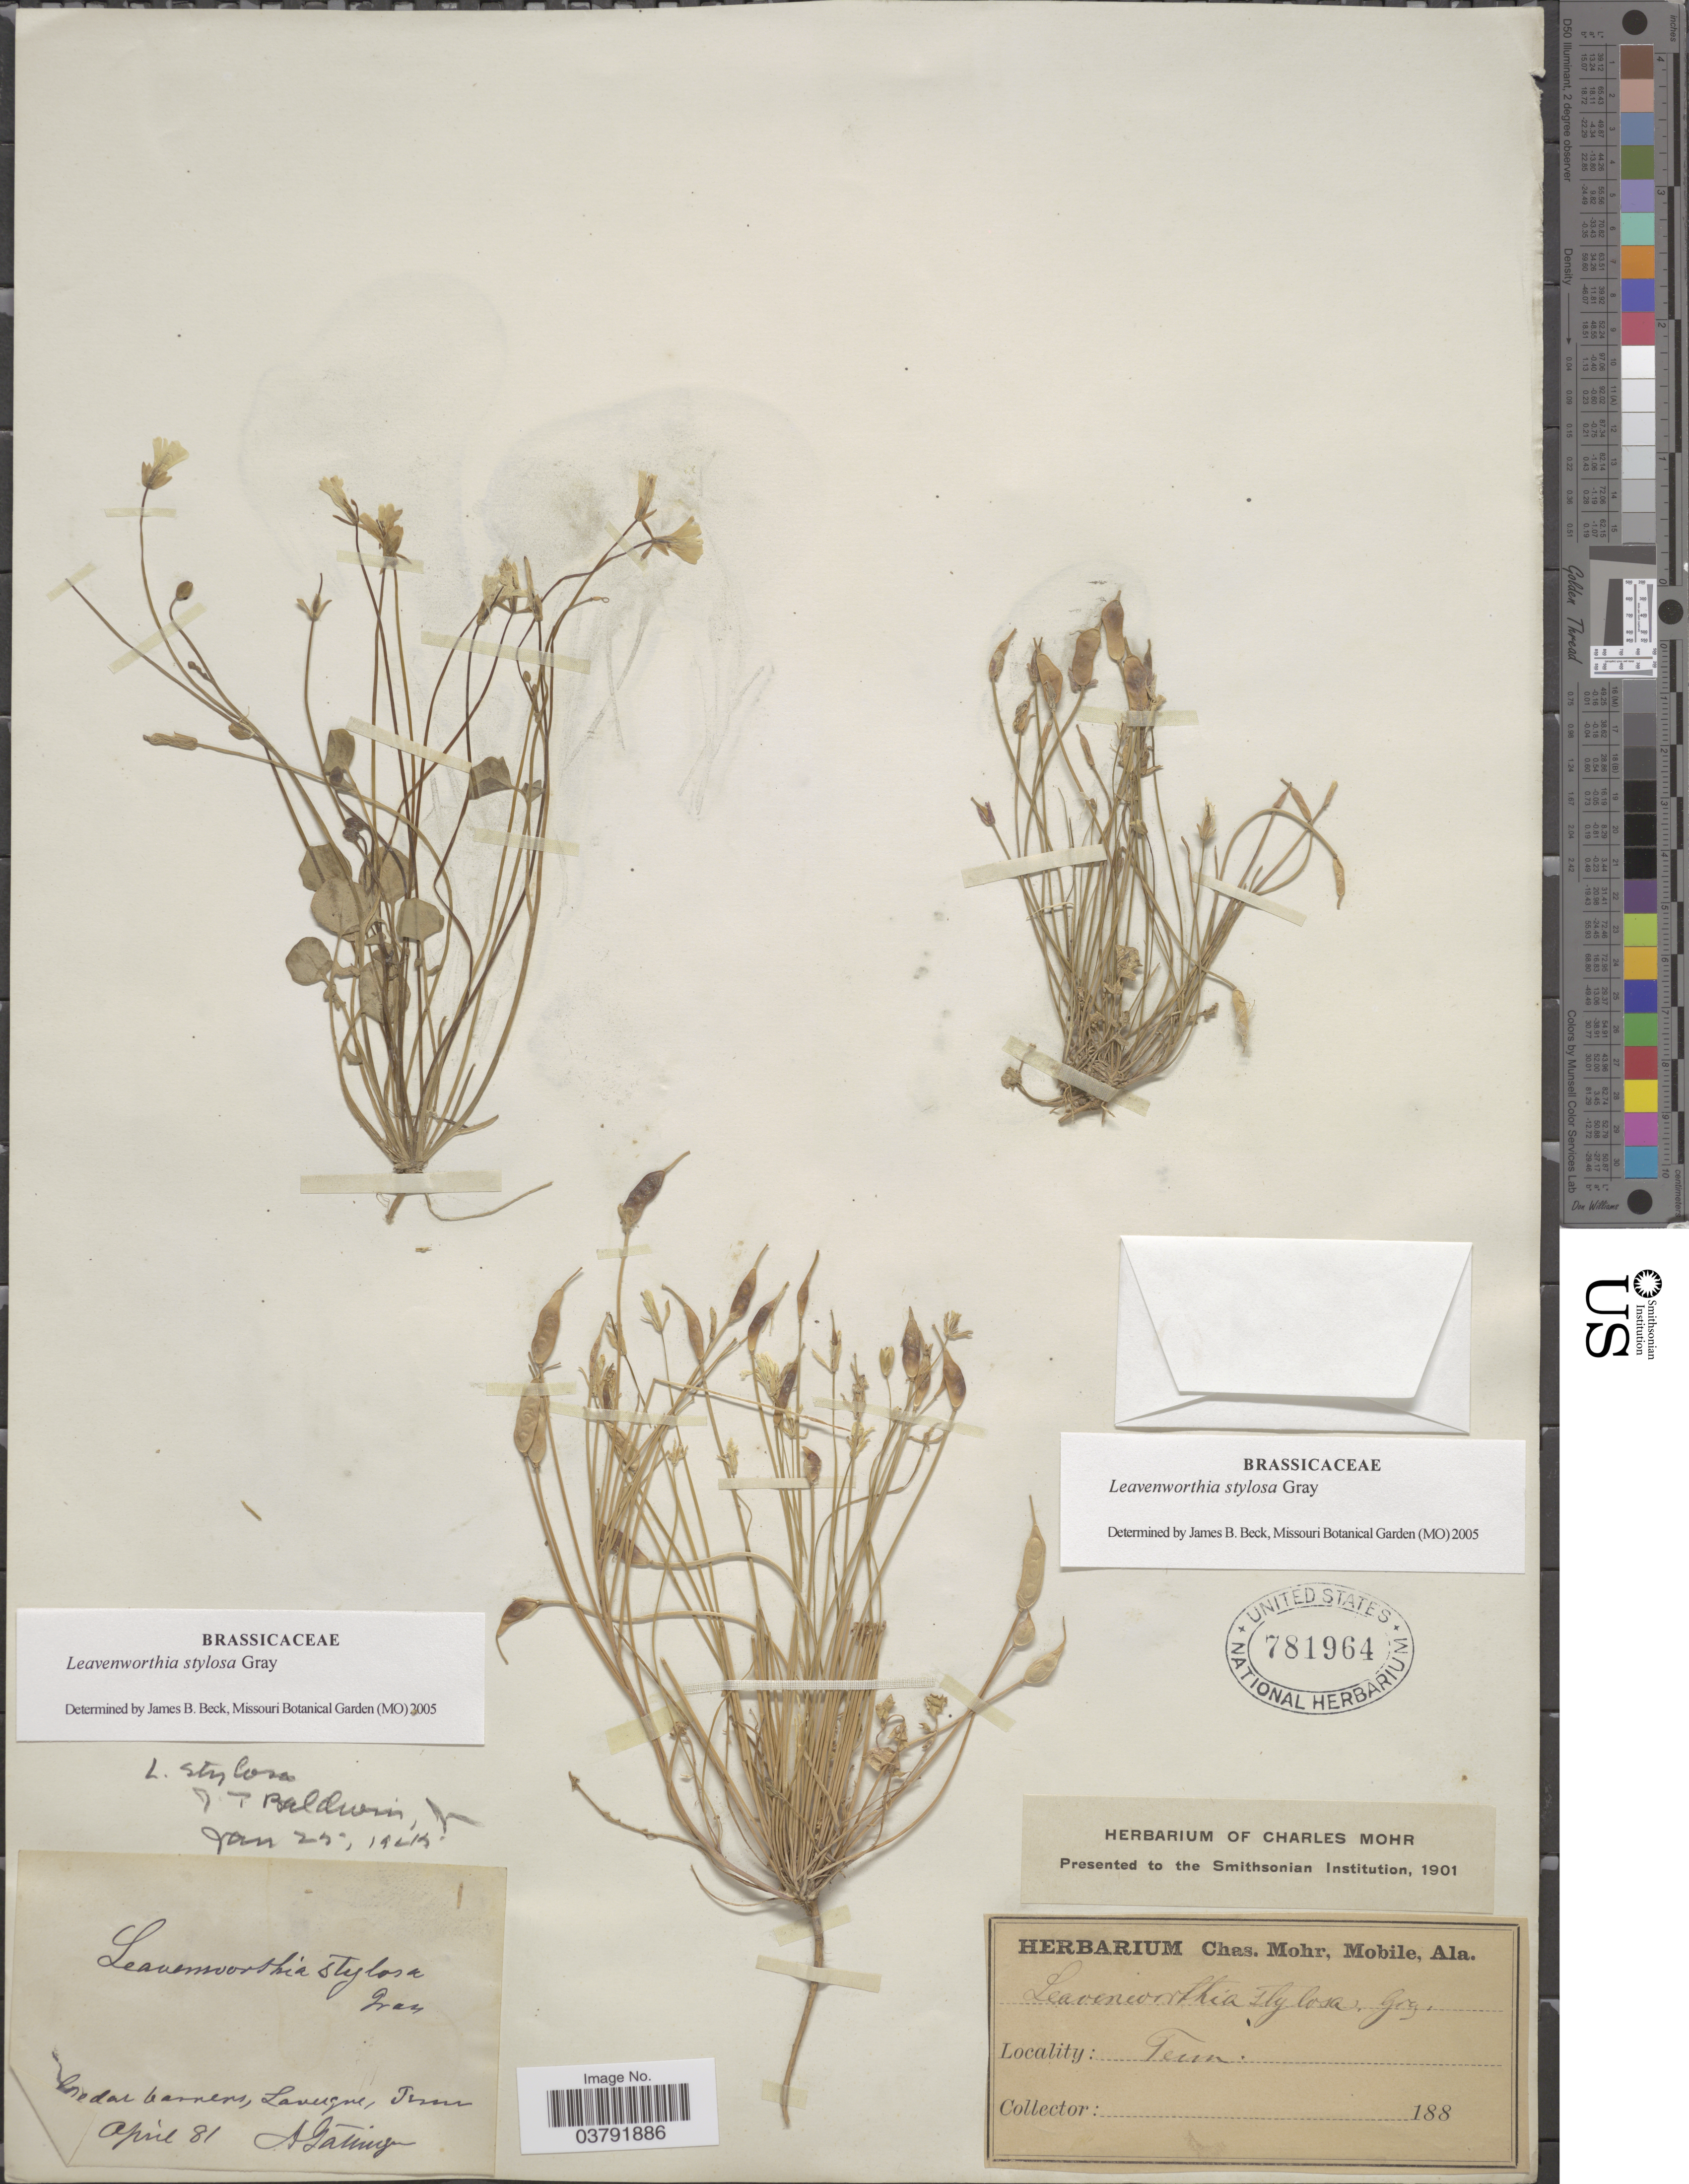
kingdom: Plantae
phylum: Tracheophyta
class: Magnoliopsida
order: Brassicales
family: Brassicaceae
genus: Leavenworthia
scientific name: Leavenworthia stylosa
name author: A. Gray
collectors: A. Gattinger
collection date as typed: Transcribed d/m/y: /4/81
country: United States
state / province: Tennessee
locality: Cedar barrens, Lavergne.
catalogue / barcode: US 781964